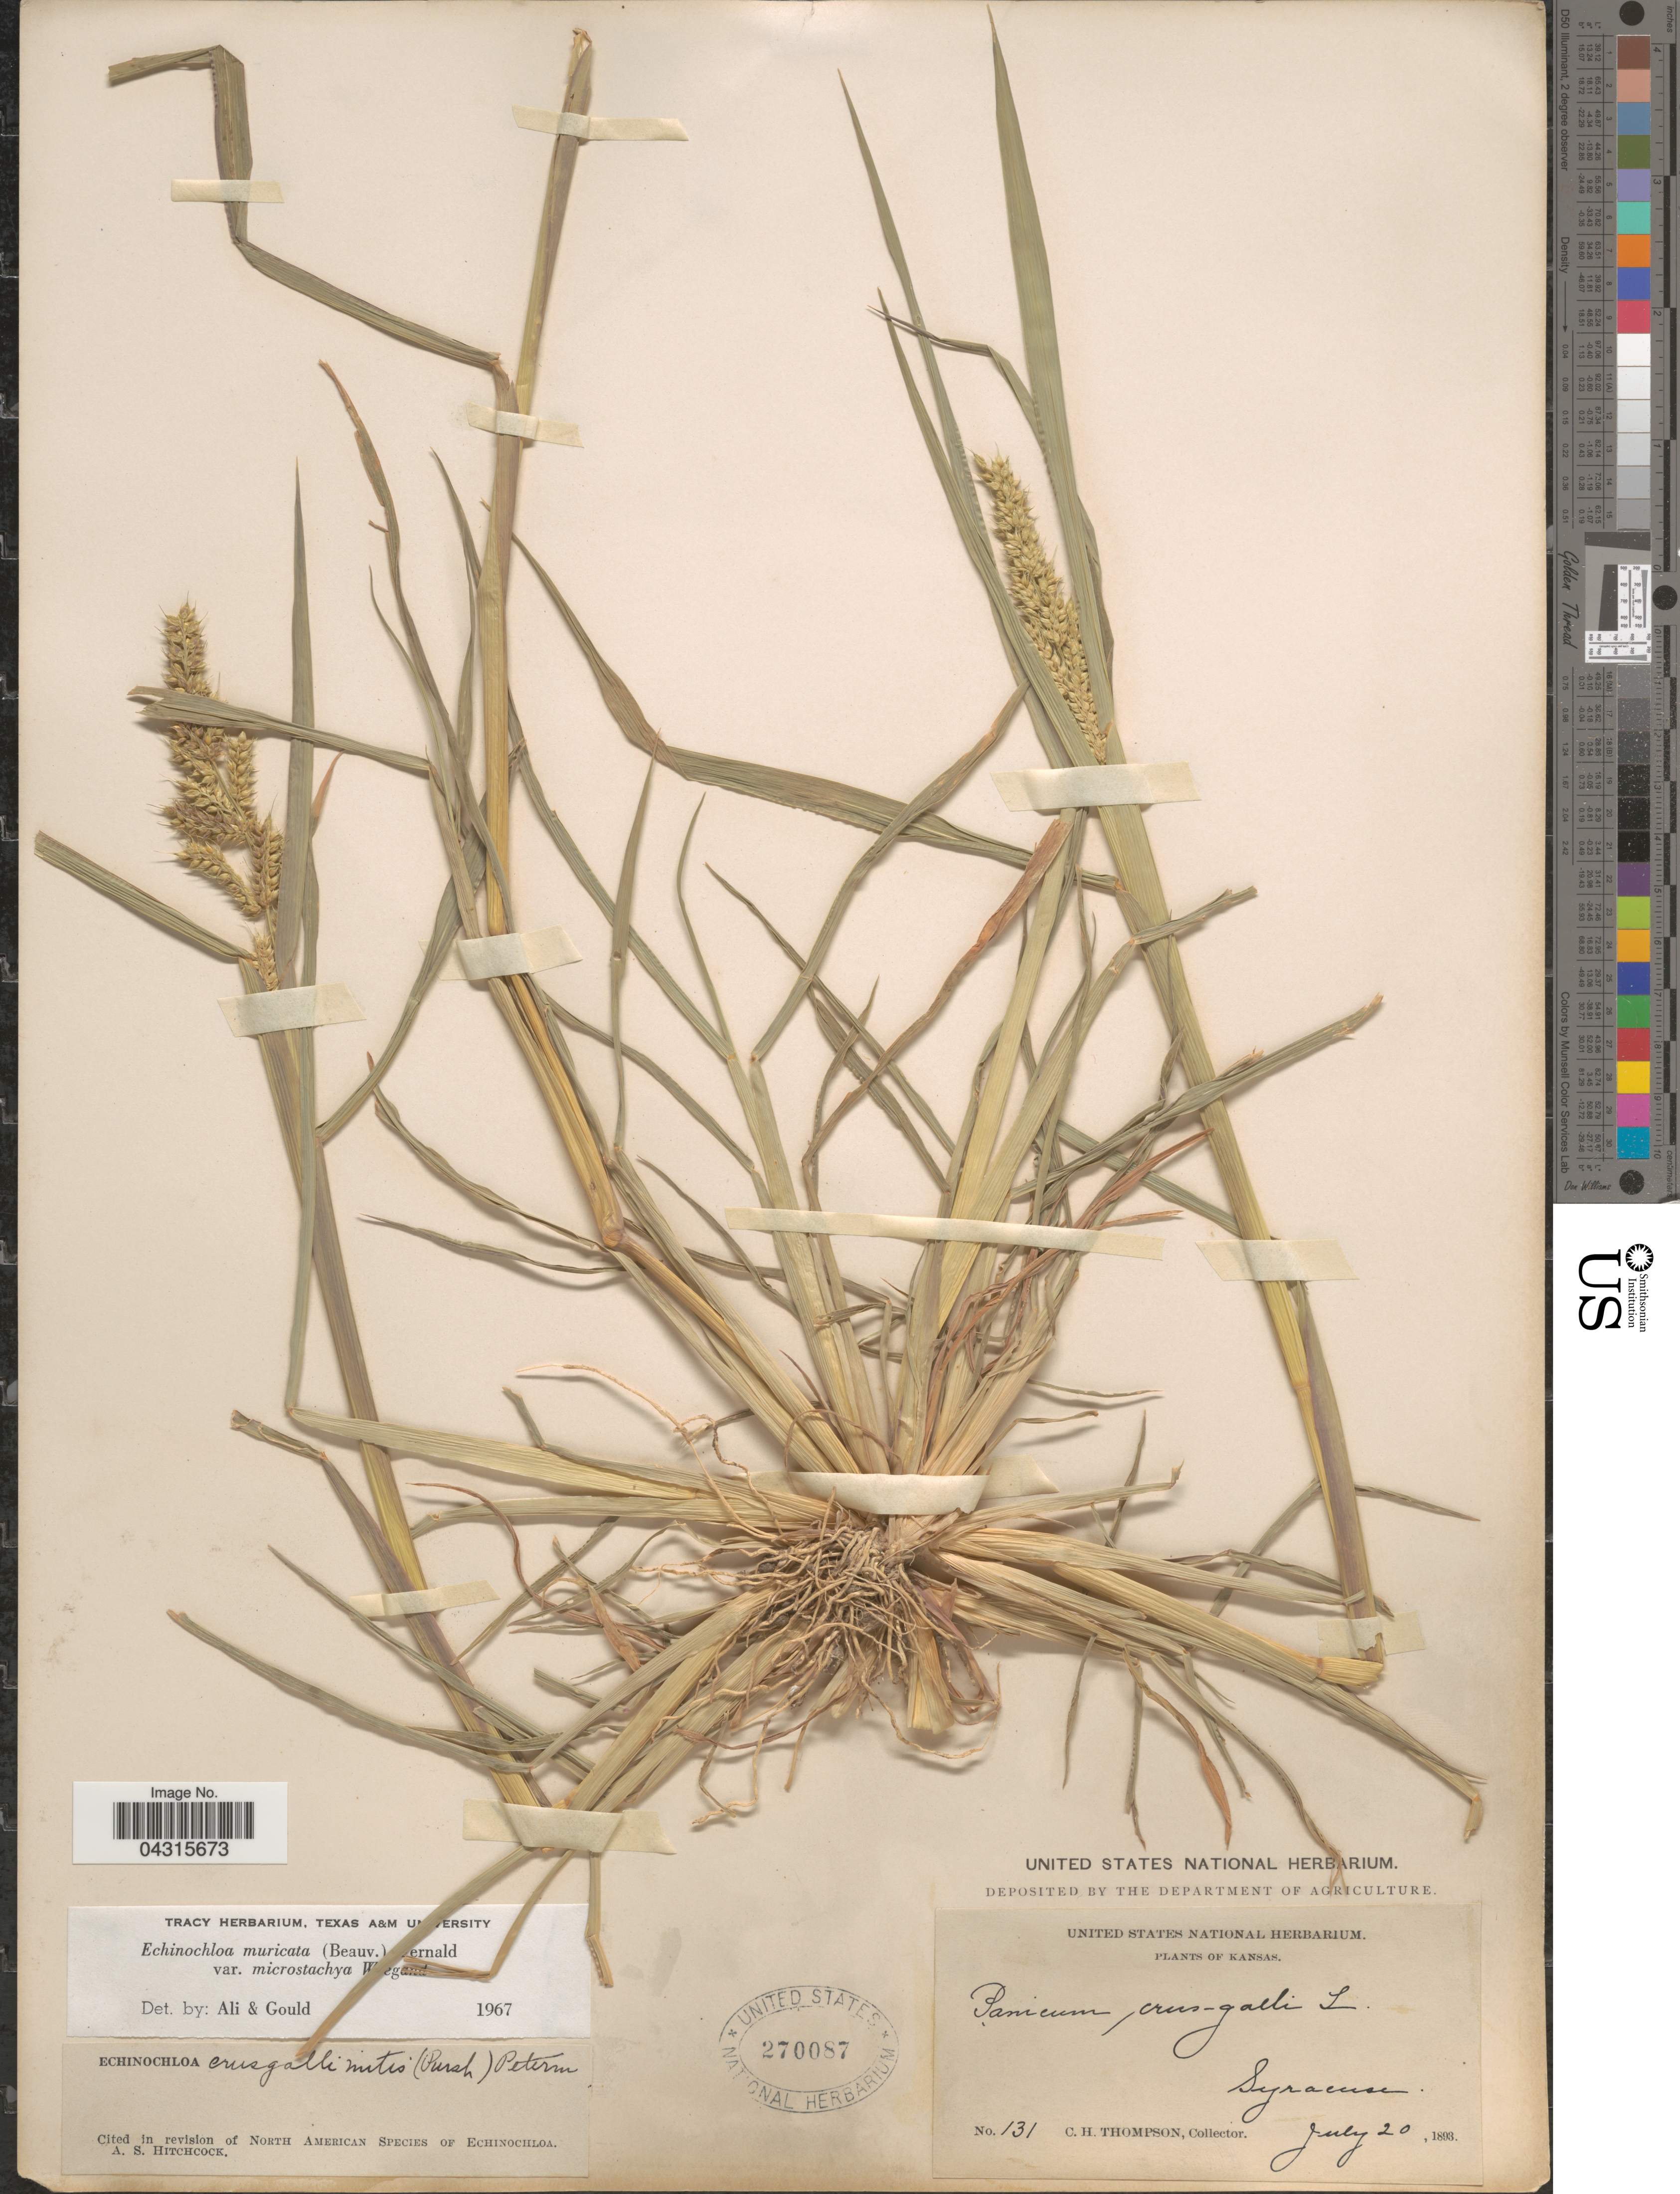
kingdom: Plantae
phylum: Tracheophyta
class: Liliopsida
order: Poales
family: Poaceae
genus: Echinochloa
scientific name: Echinochloa muricata var. microstachya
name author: Wiegand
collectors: C. H. Thompson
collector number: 131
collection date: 1893-07-20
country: United States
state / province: Kansas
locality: Syracuse.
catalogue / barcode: US 270087